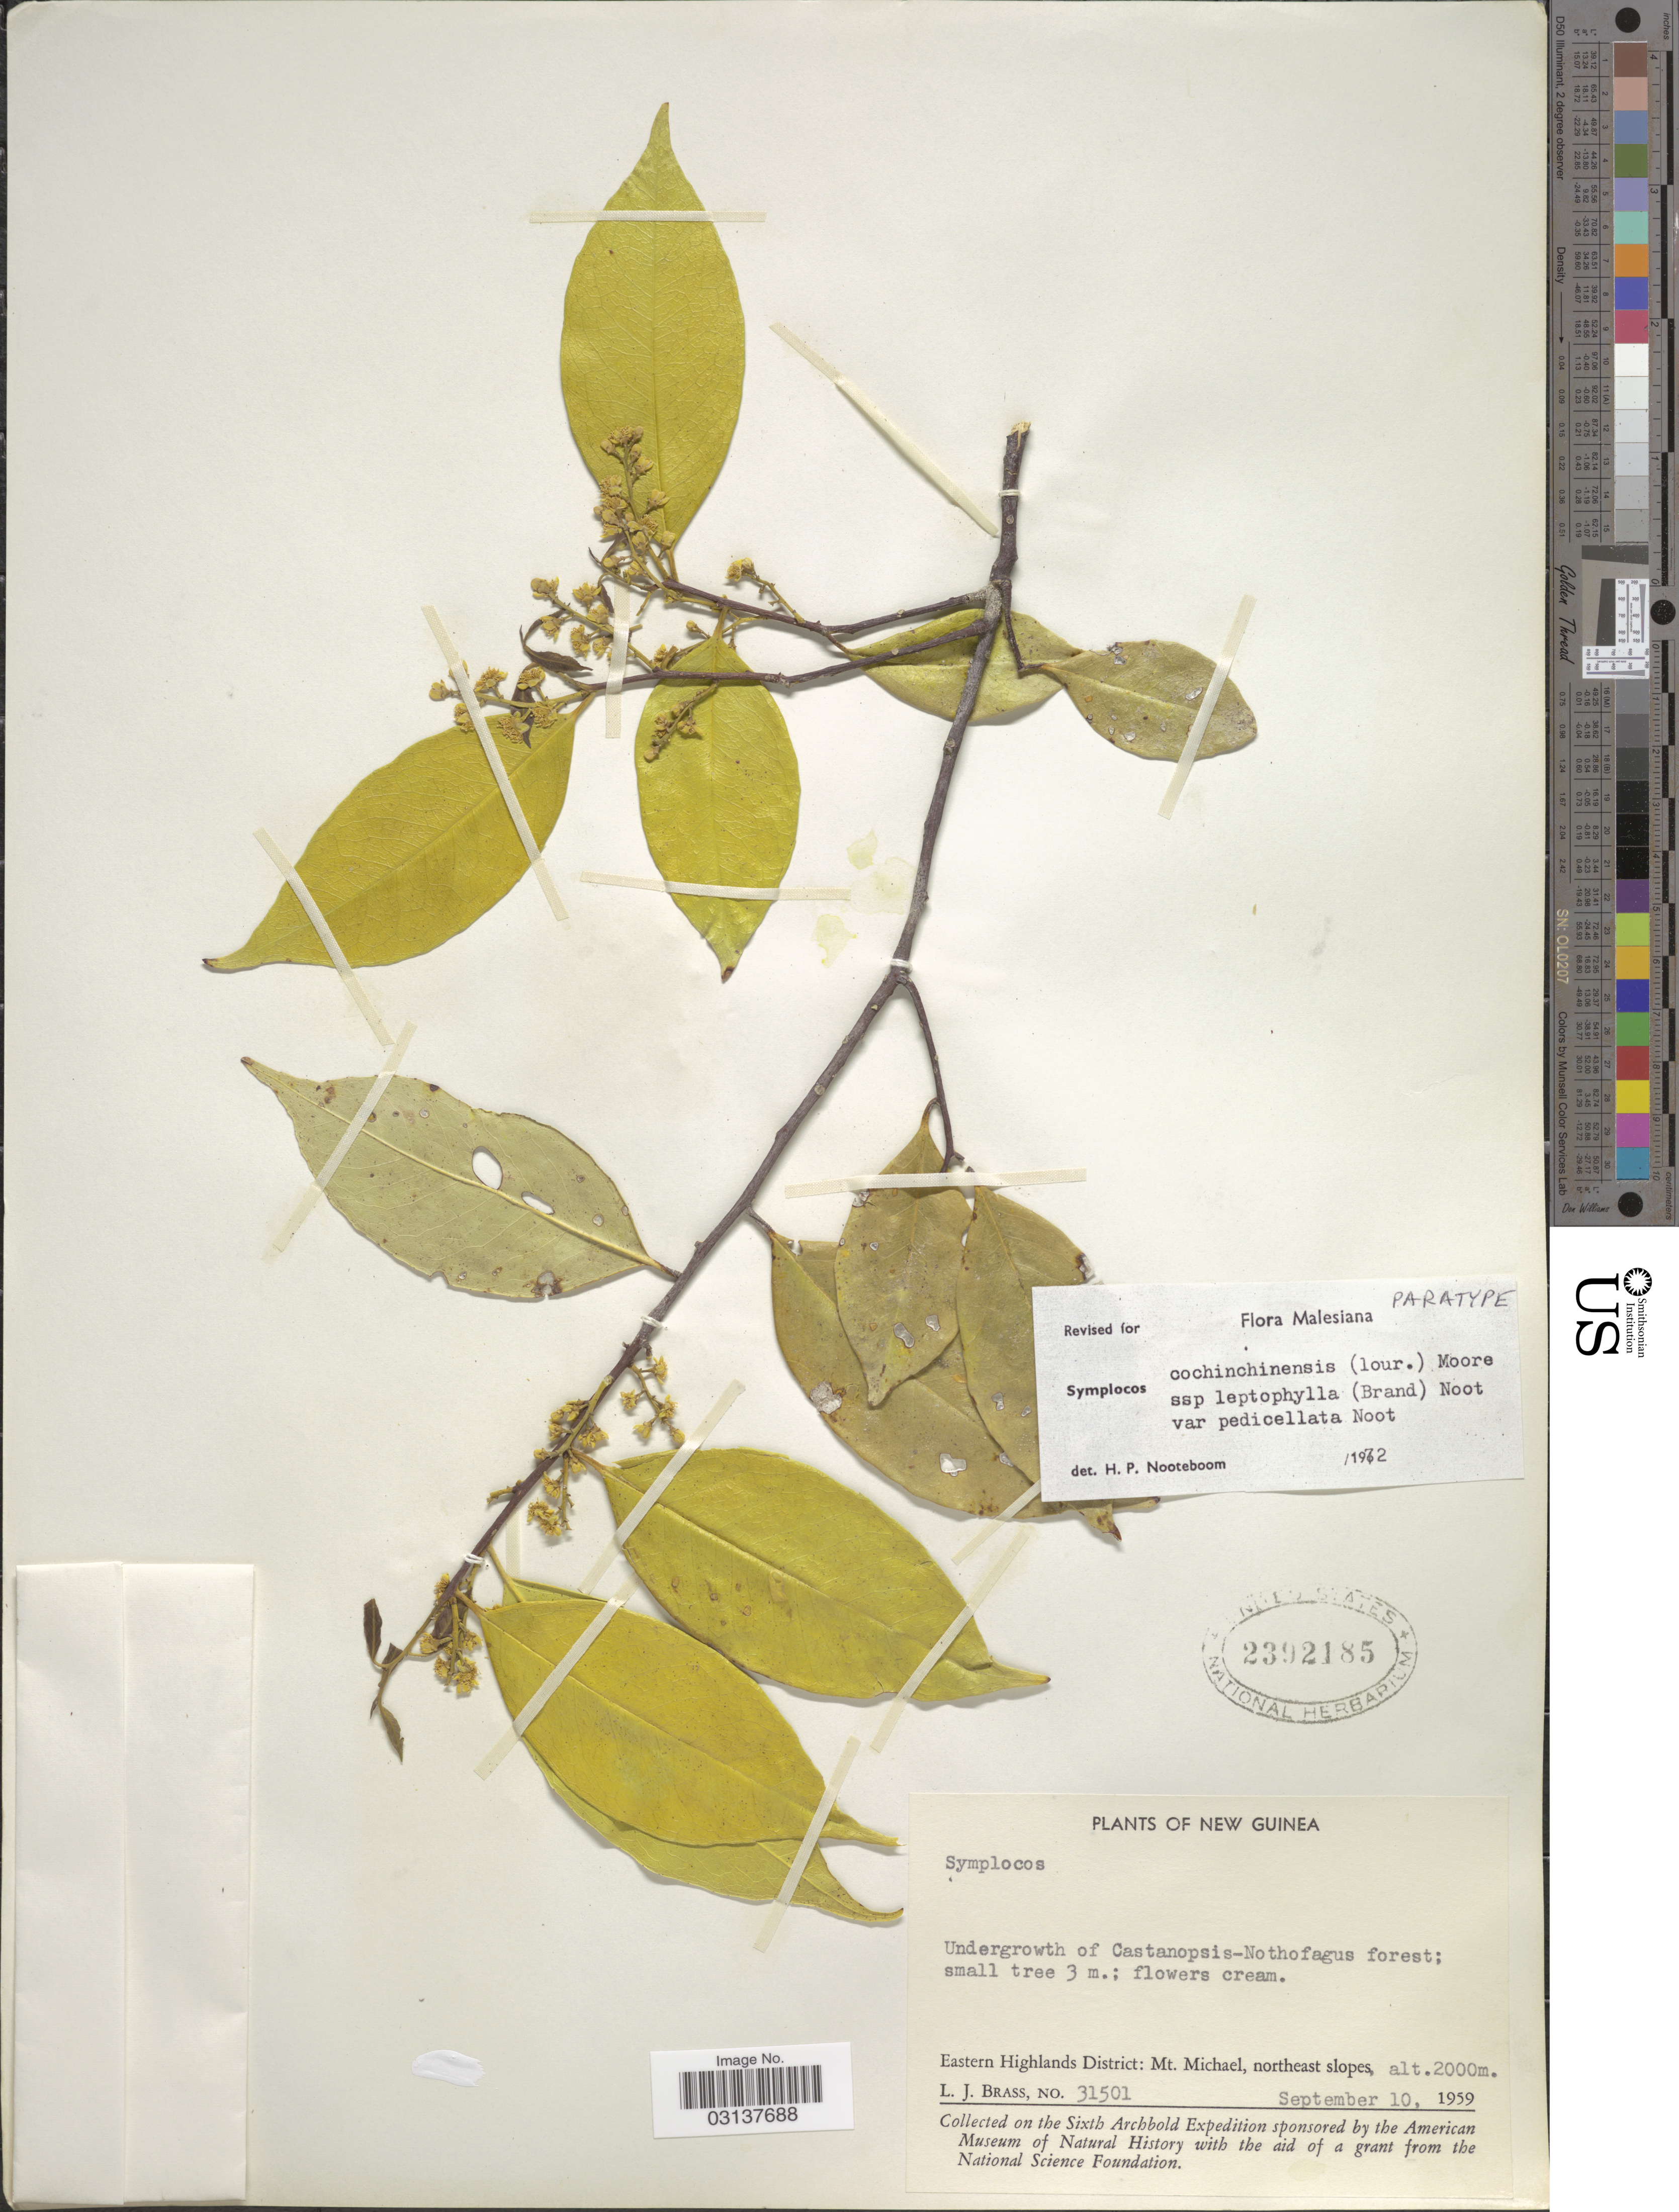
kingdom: Plantae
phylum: Tracheophyta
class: Magnoliopsida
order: Ericales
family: Symplocaceae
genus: Symplocos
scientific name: Symplocos cochinchinensis var. pedicellata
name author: Noot.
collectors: L. J. Brass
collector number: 31501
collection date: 1959-09-10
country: Papua New Guinea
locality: New Guinea, Eastern Highlands District: Mt. Michael, northeast slopes.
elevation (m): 2000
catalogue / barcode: US 2392185